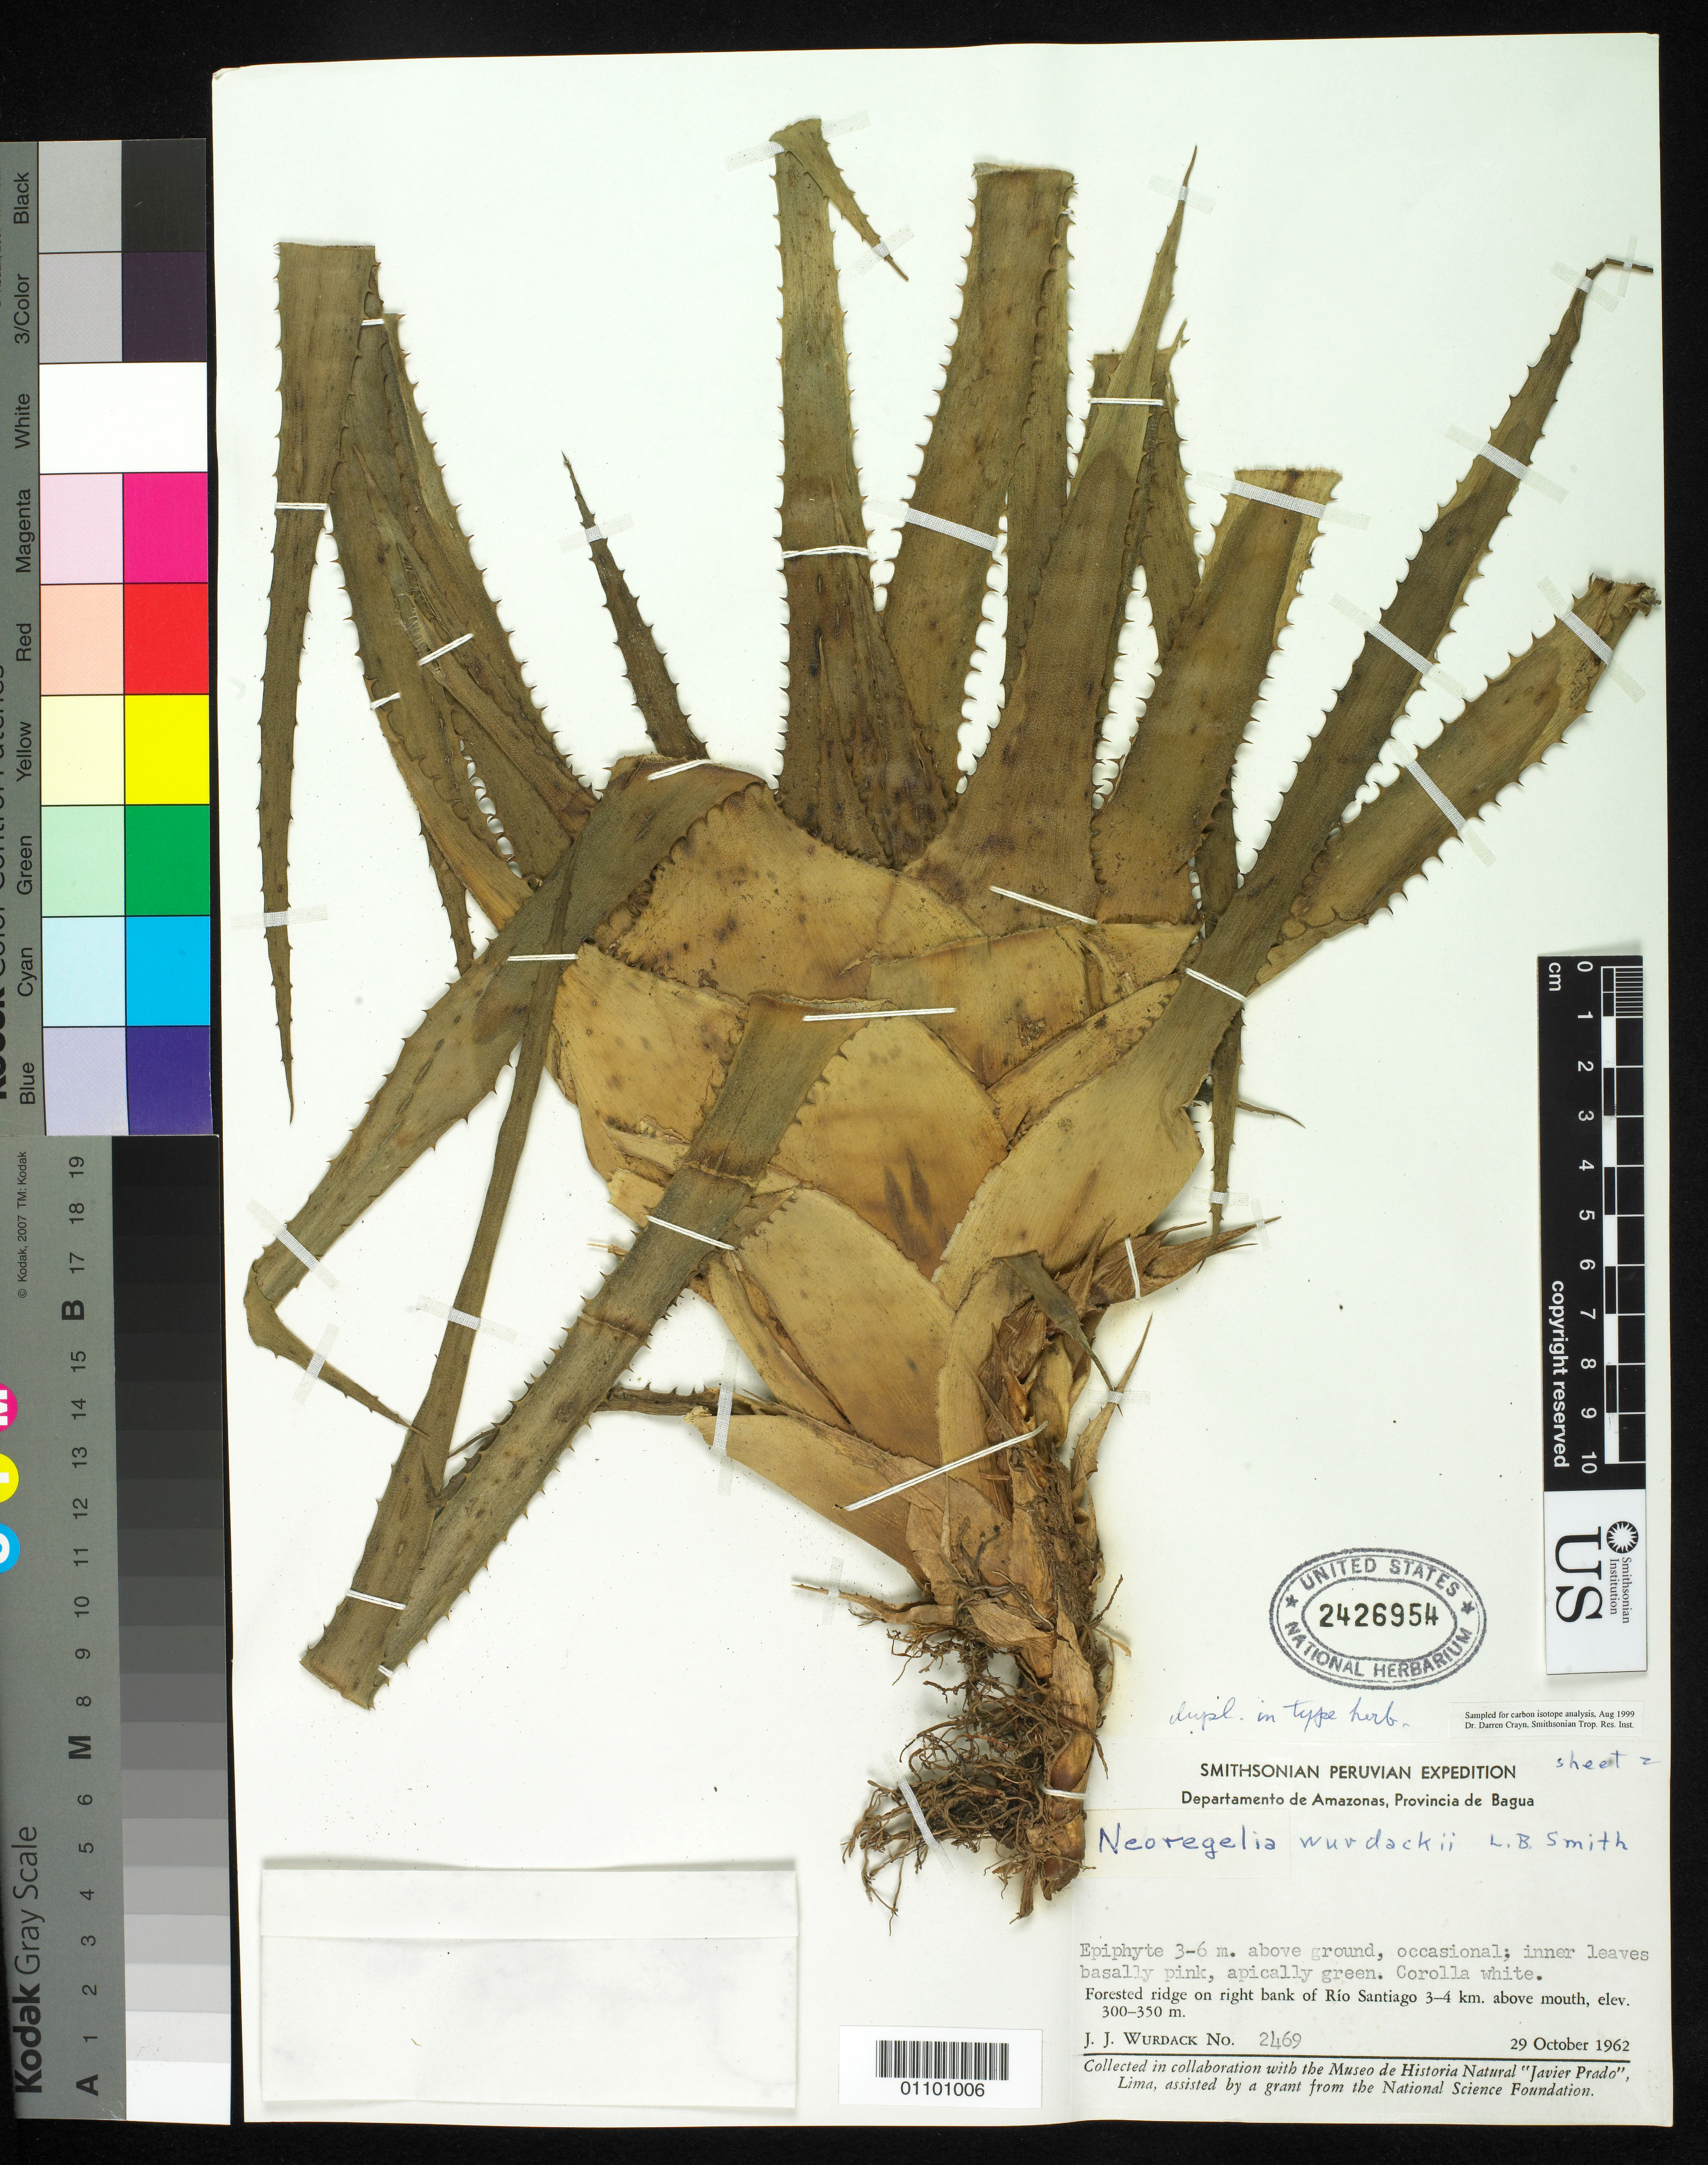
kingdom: Plantae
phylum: Tracheophyta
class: Liliopsida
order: Poales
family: Bromeliaceae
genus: Neoregelia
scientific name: Neoregelia wurdackii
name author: L.B. Sm.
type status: Isotype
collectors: J. J. Wurdack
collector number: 2469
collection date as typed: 29 Oct 1962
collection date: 1962-10-29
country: Peru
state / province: Amazonas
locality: Río Santiago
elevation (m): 300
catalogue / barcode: US 2426954